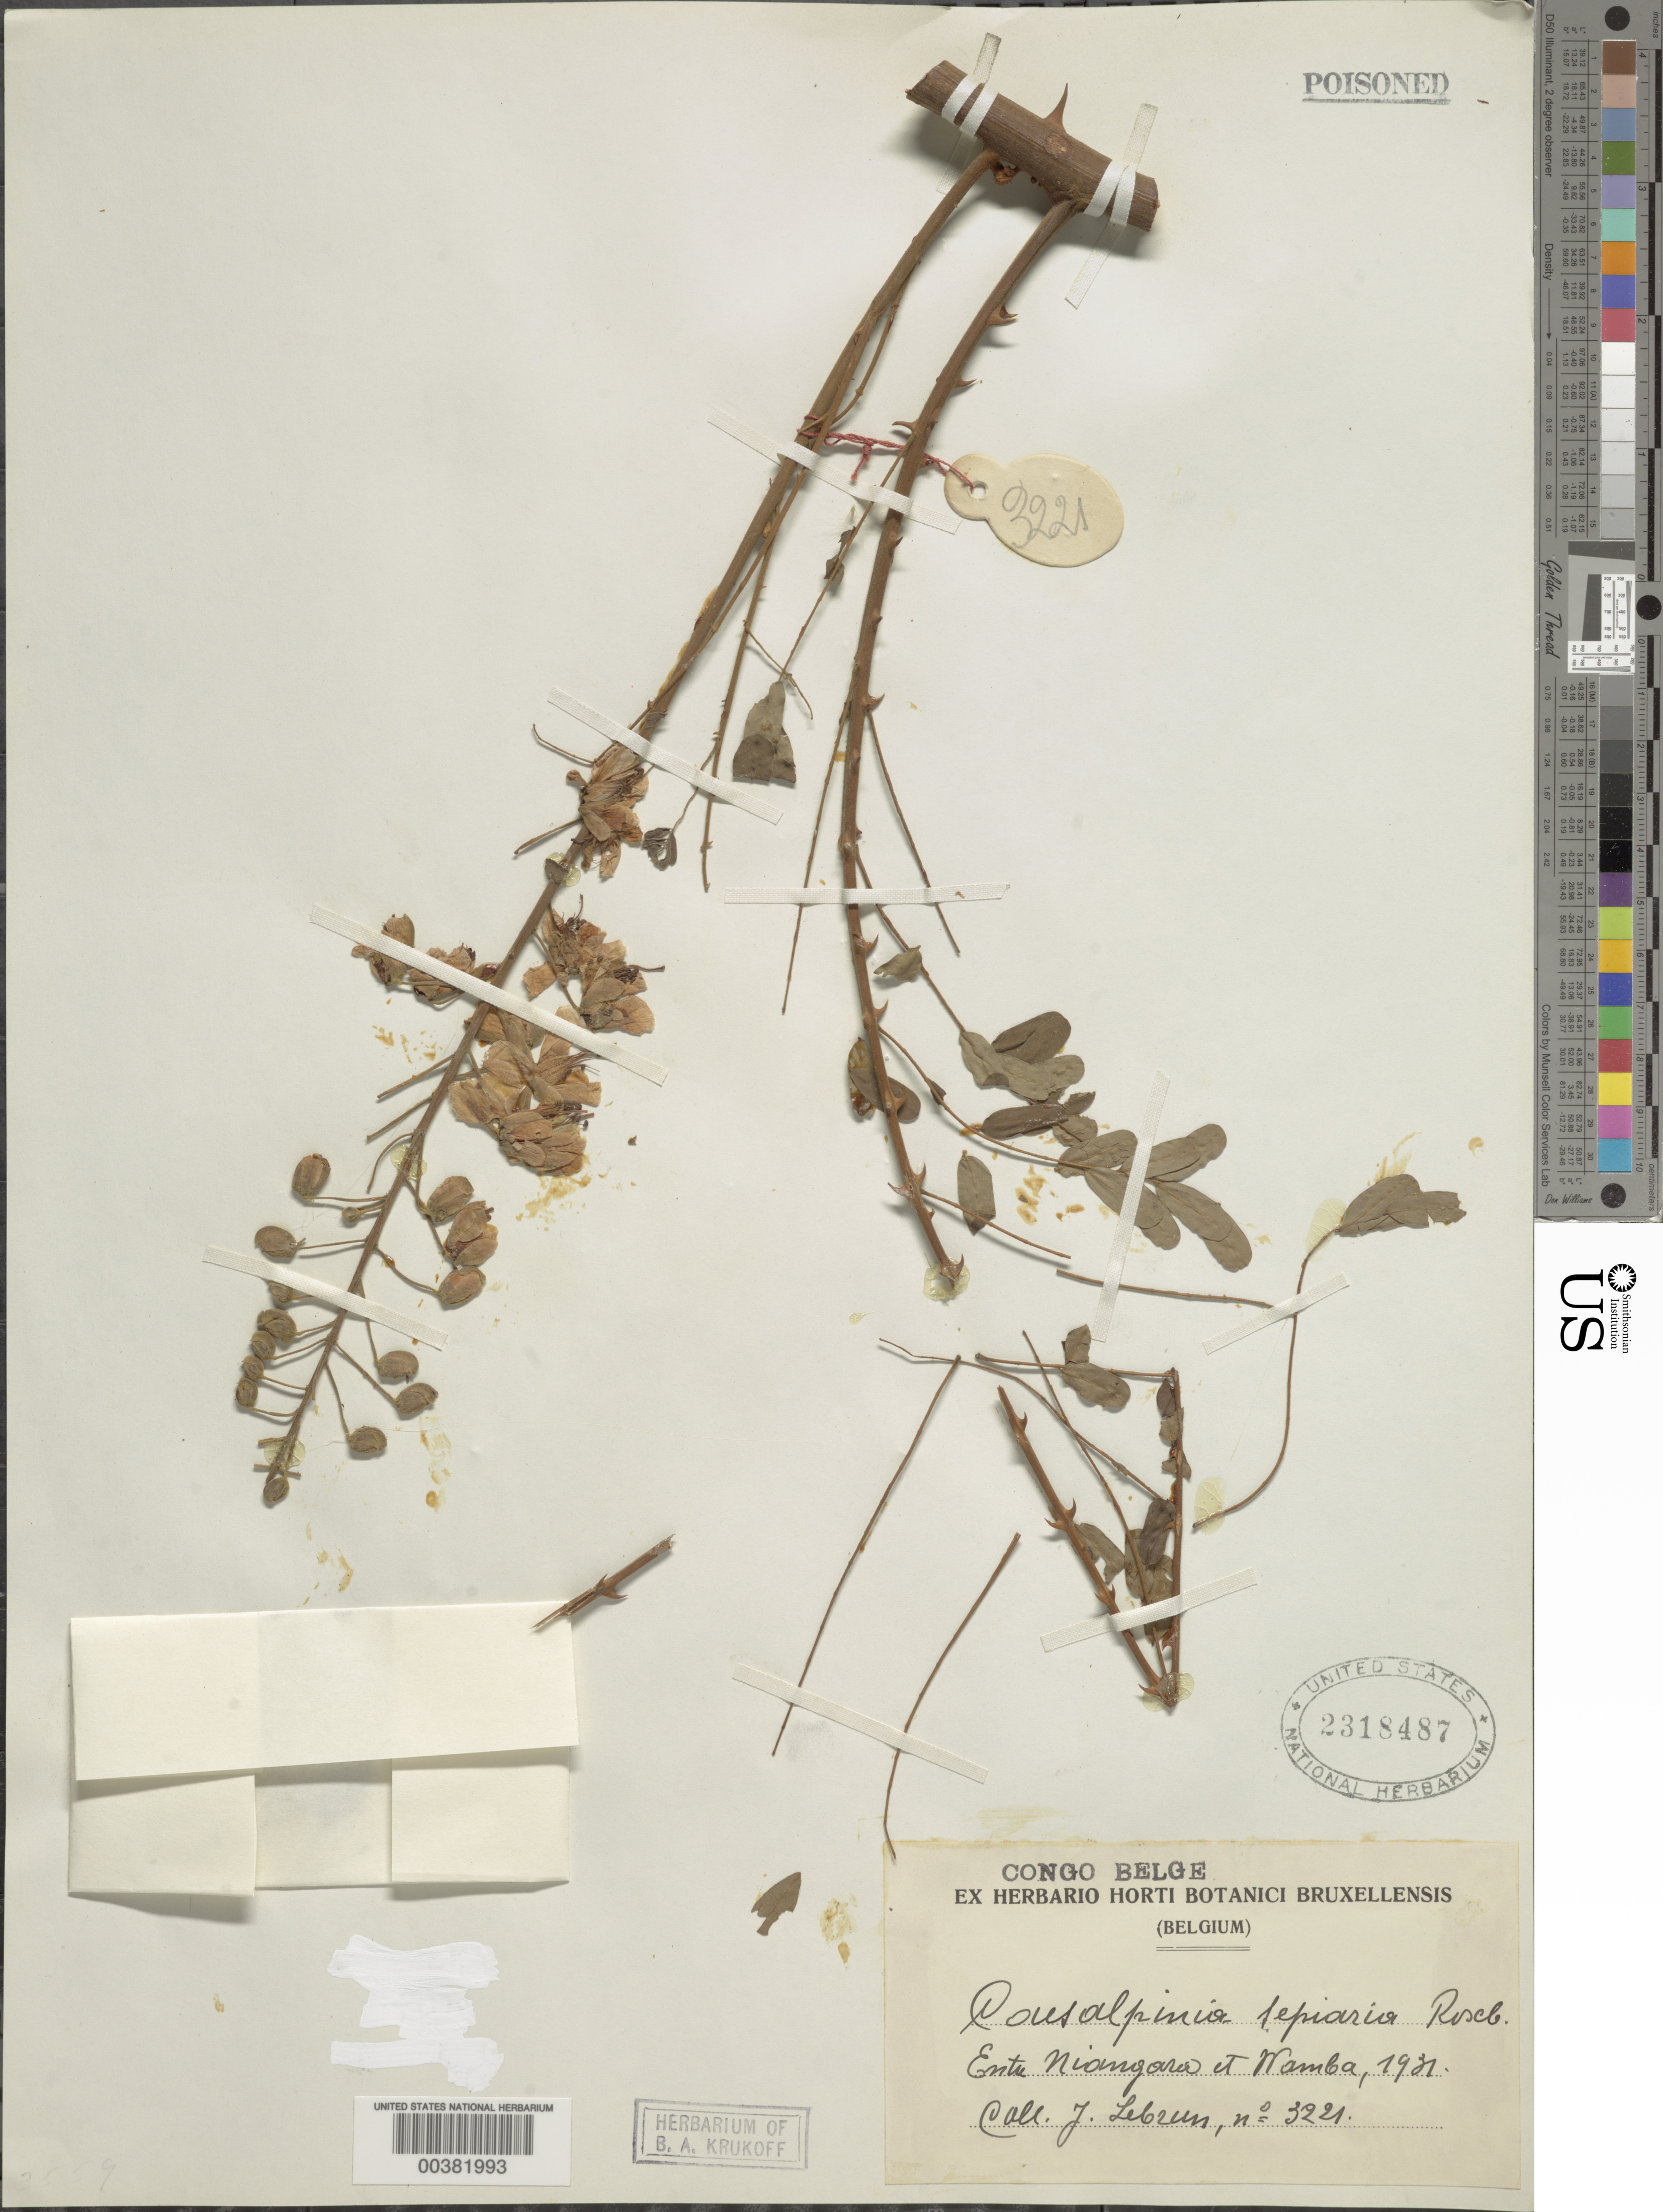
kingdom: Plantae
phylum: Tracheophyta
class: Magnoliopsida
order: Fabales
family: Fabaceae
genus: Biancaea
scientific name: Biancaea decapetala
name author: (Roth) O. Deg.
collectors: J. A. Lebrun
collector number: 3221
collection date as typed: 1931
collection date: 1931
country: Congo, Democratic Republic of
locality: Entre niongara et wamba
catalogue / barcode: US 2318487